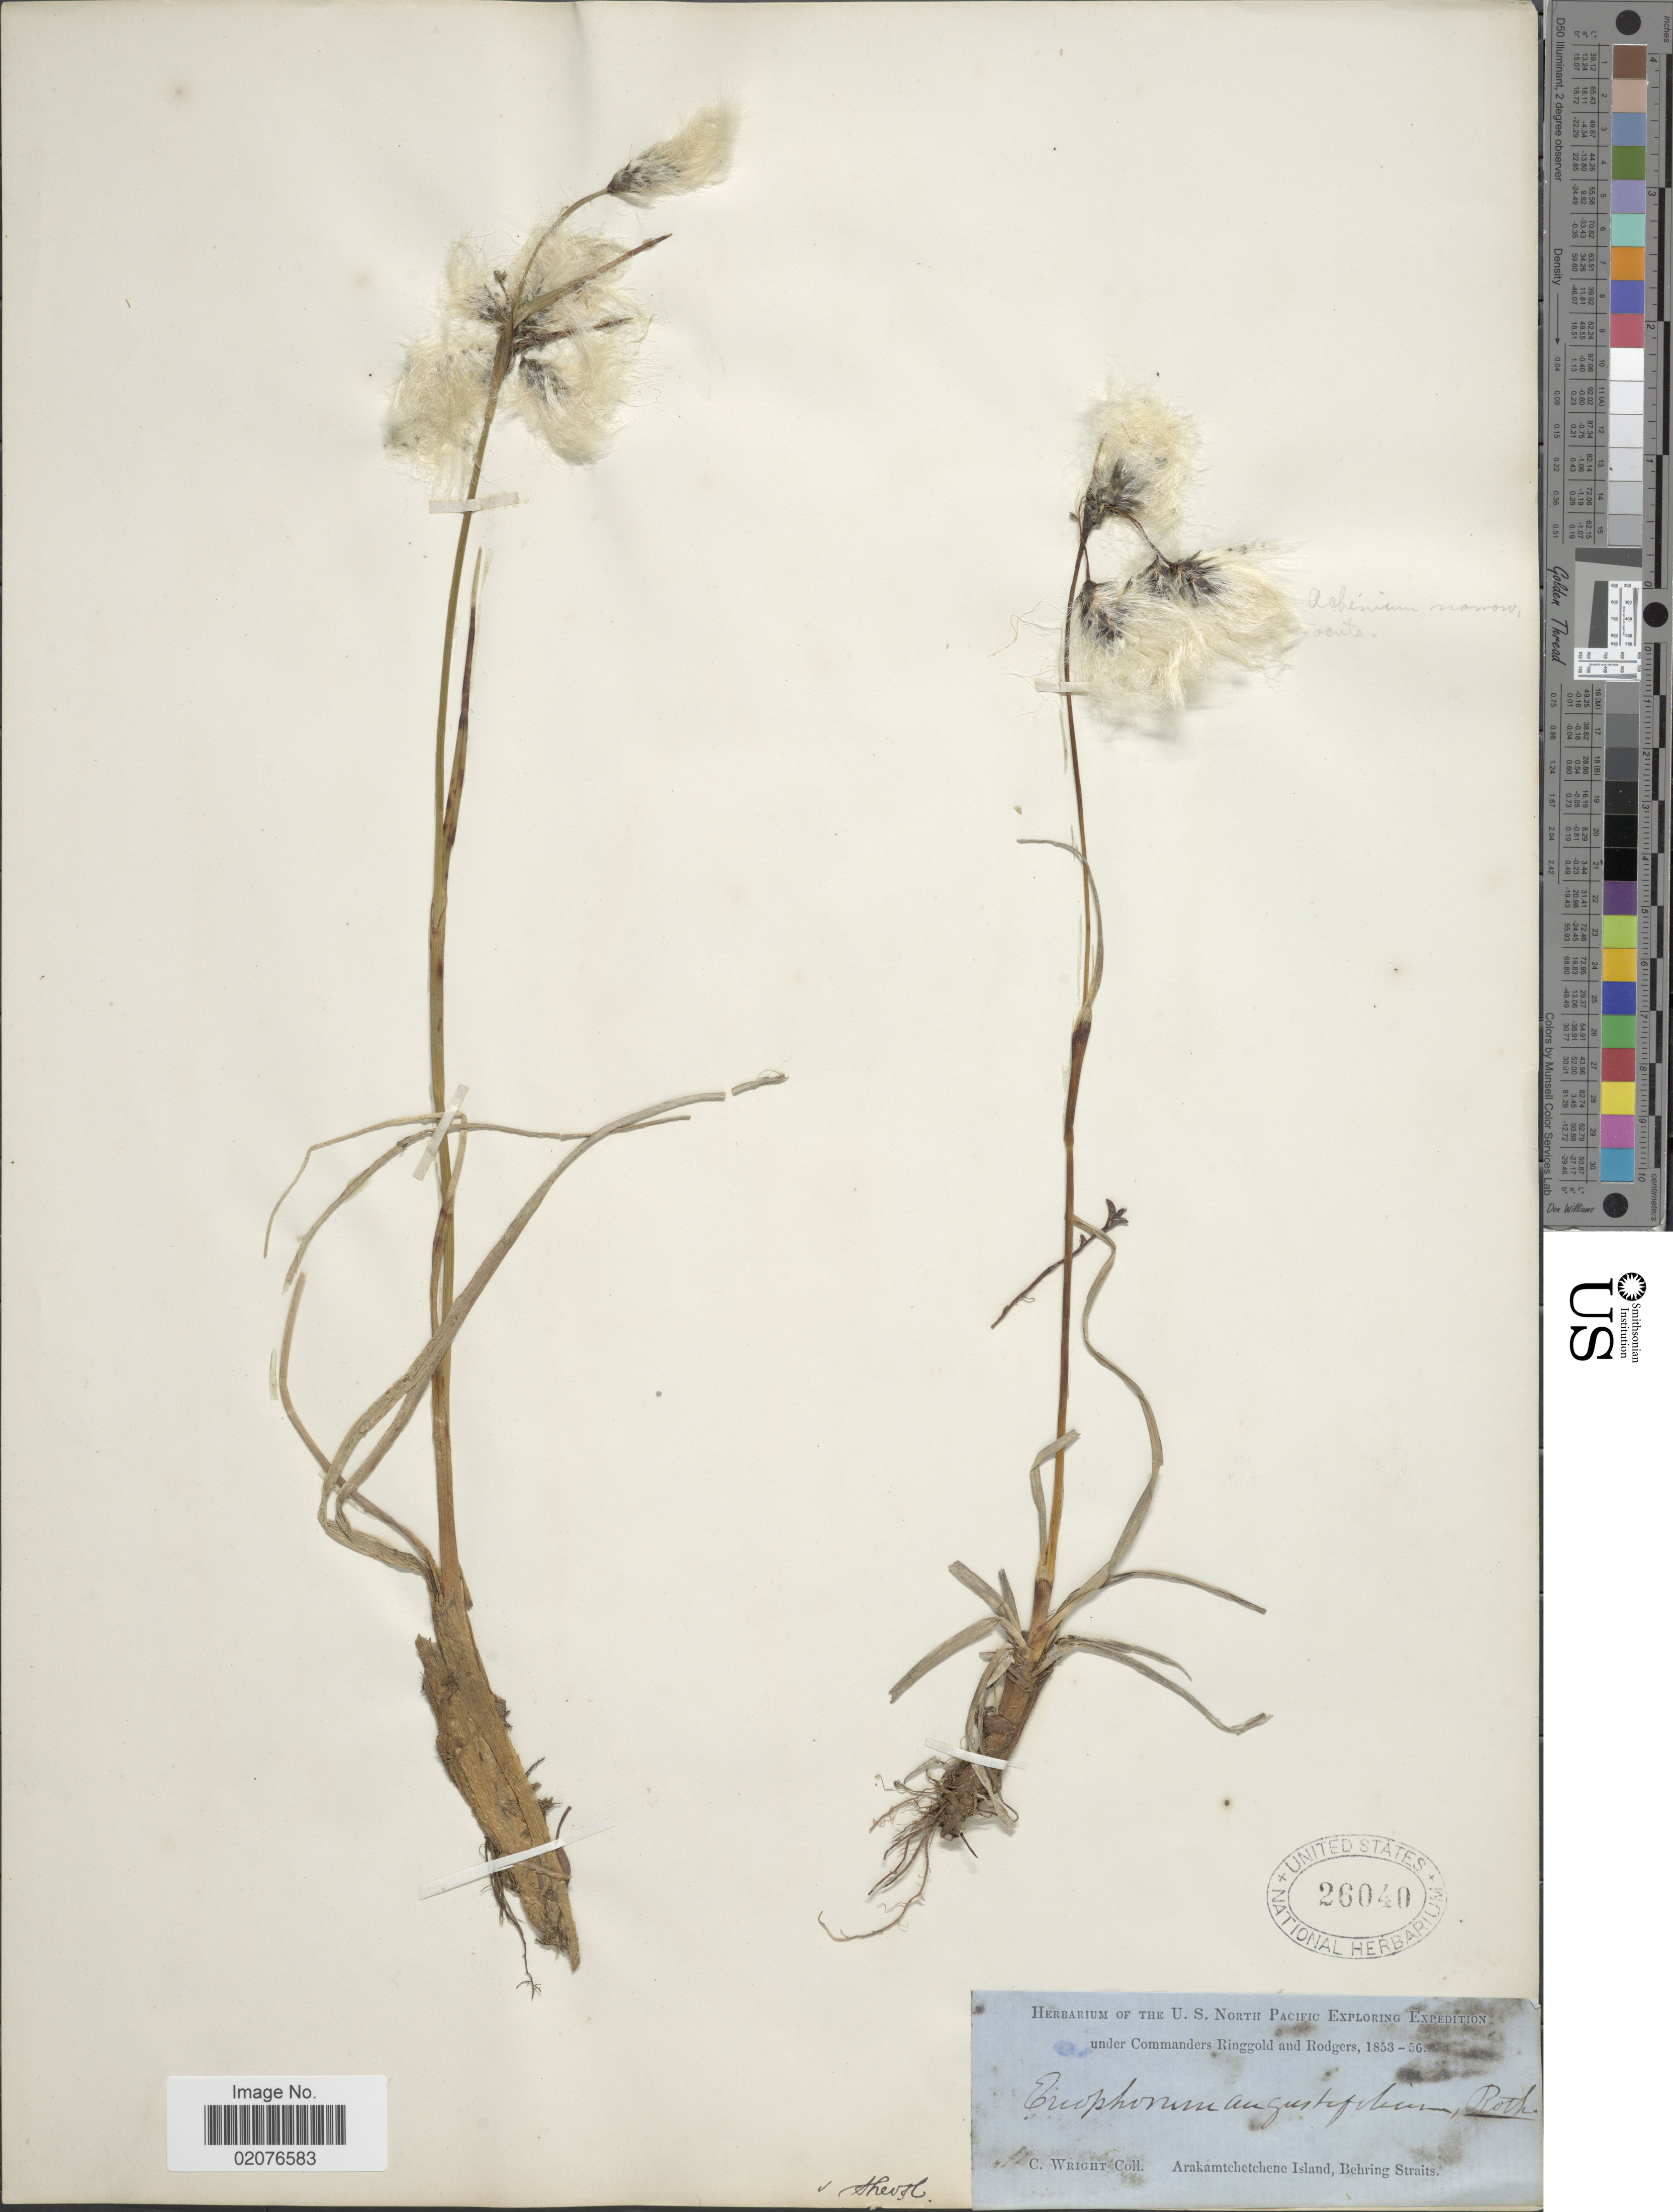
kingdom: Plantae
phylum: Tracheophyta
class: Liliopsida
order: Poales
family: Cyperaceae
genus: Eriophorum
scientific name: Eriophorum angustifolium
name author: Honck.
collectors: C. Wright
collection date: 1853/1856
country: Russian Federation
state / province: Chukotka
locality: Arakamtchetchene Island, Behring Straits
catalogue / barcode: US 26040